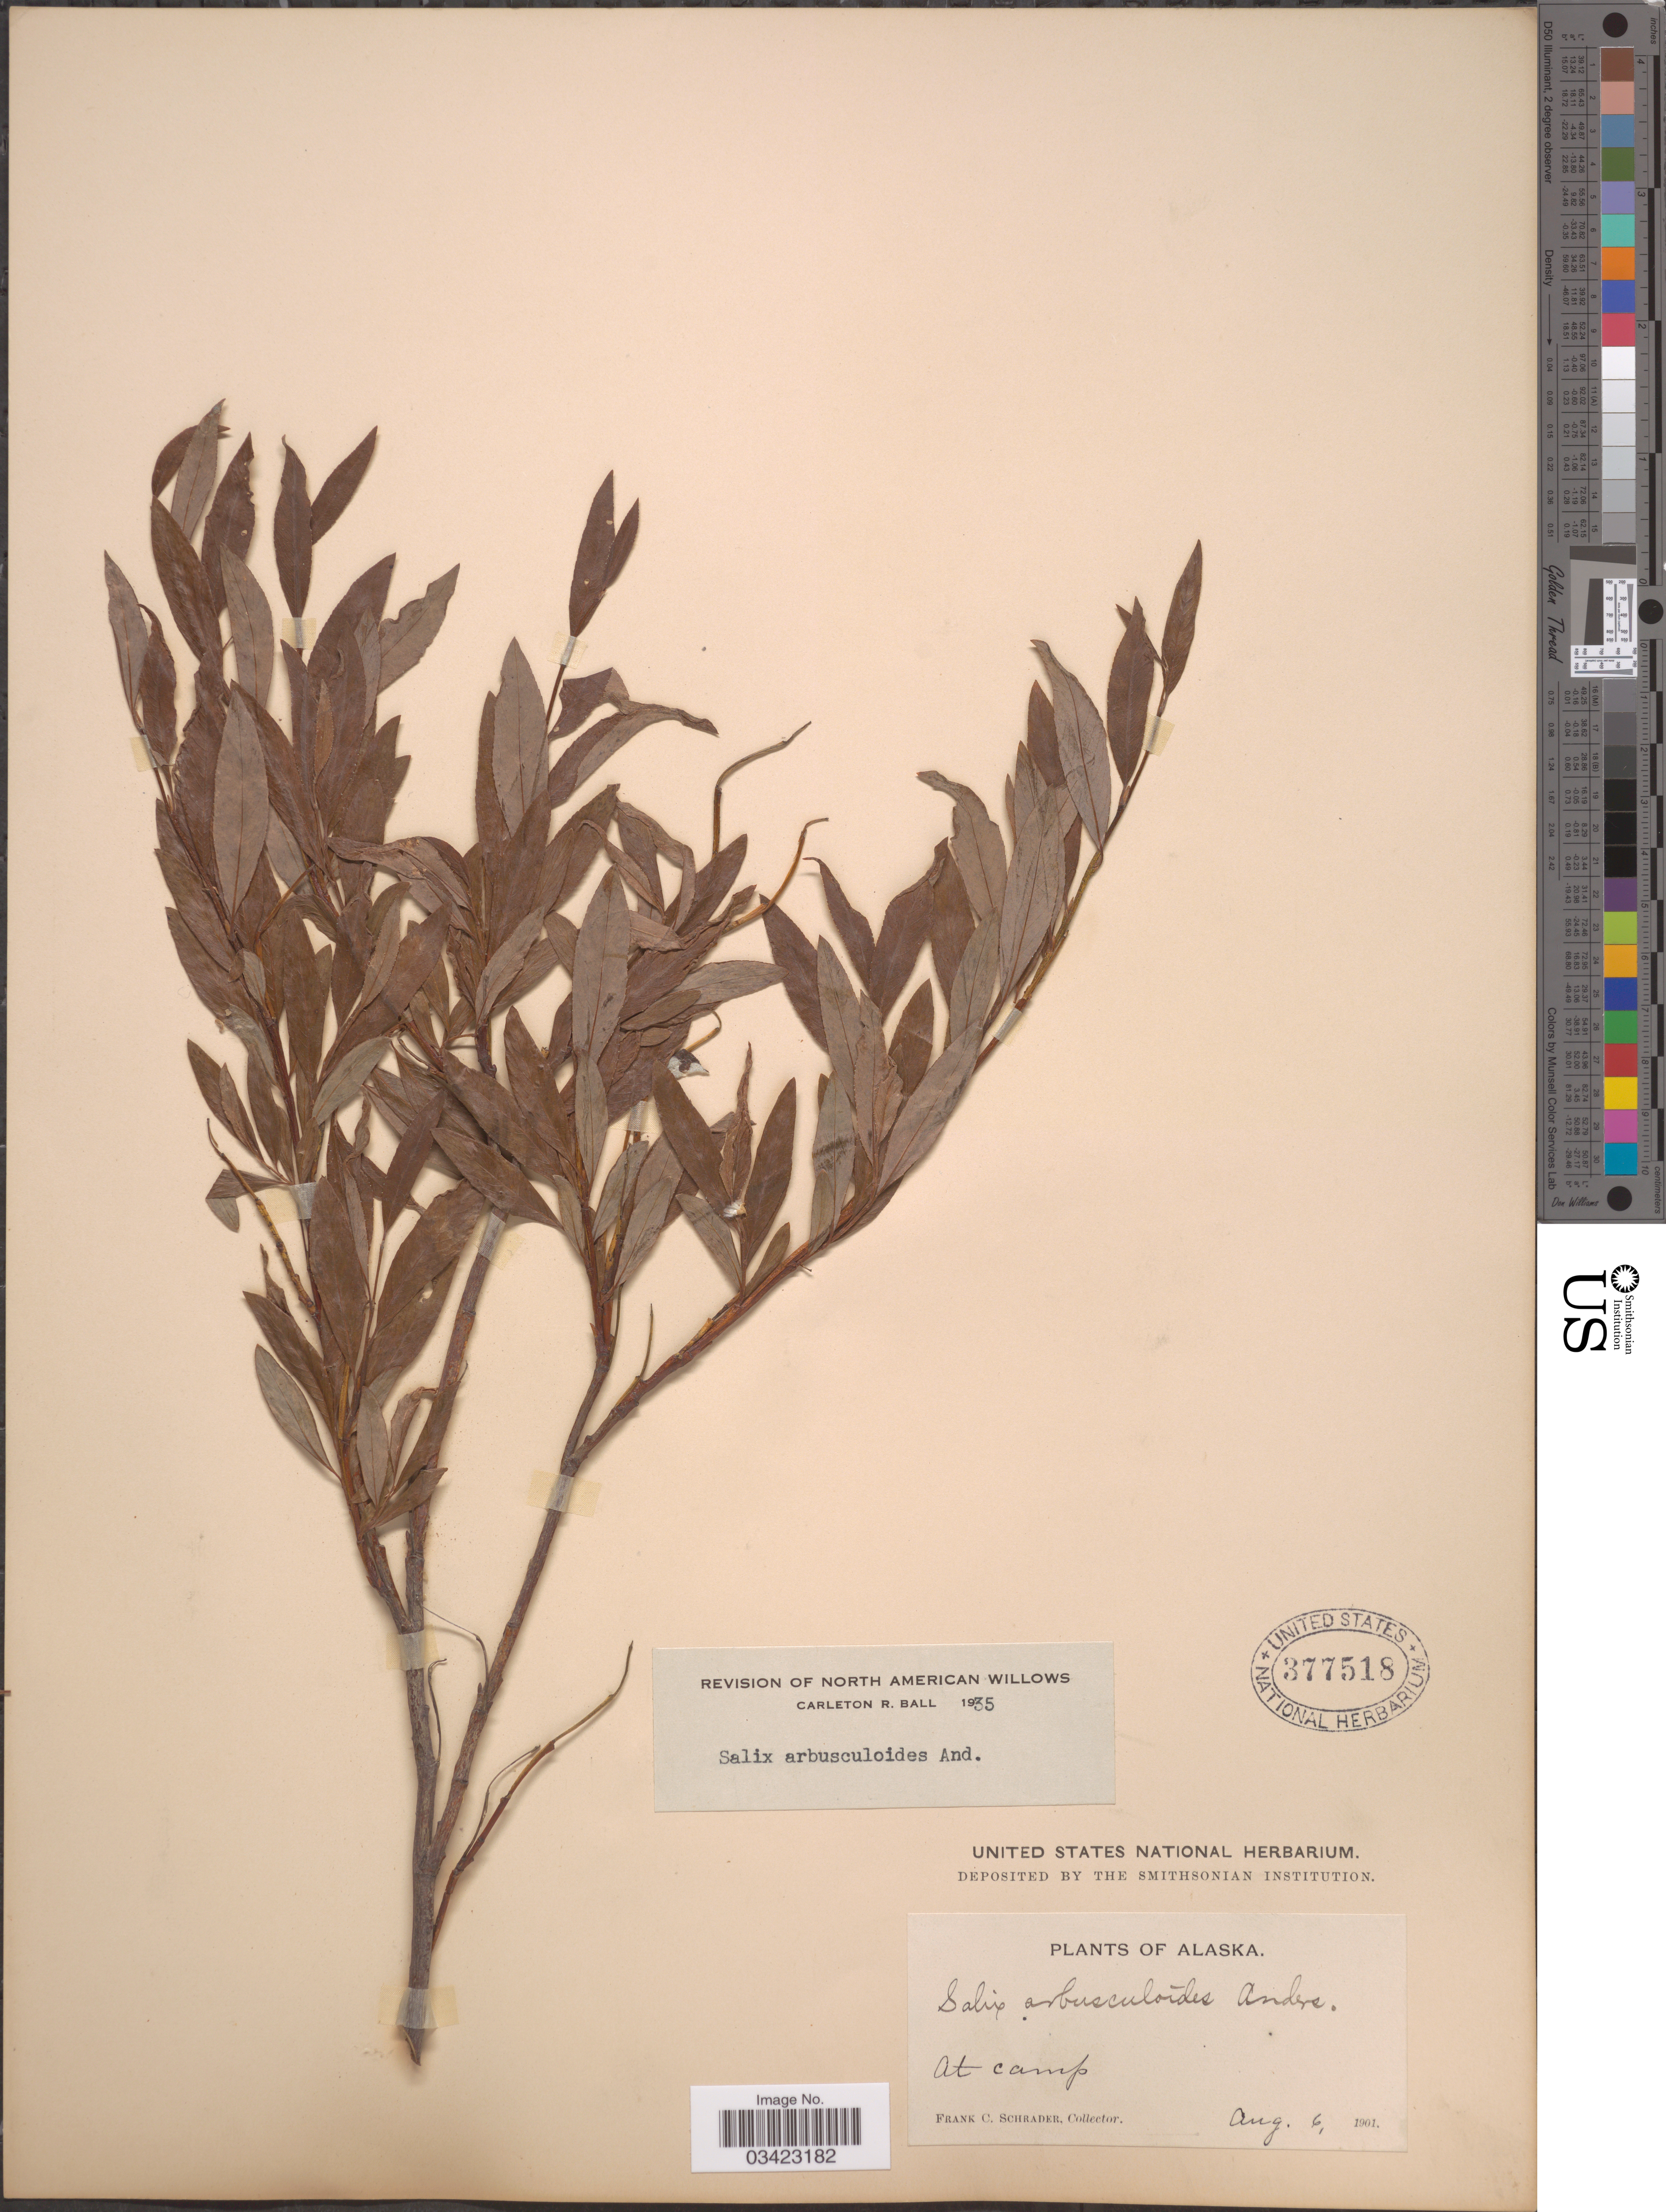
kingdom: Plantae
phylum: Tracheophyta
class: Magnoliopsida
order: Malpighiales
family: Salicaceae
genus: Salix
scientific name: Salix arbusculoides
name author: Andersson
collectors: F. C. Schrader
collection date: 1901-08-06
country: United States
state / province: Alaska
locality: At camp.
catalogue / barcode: US 377518